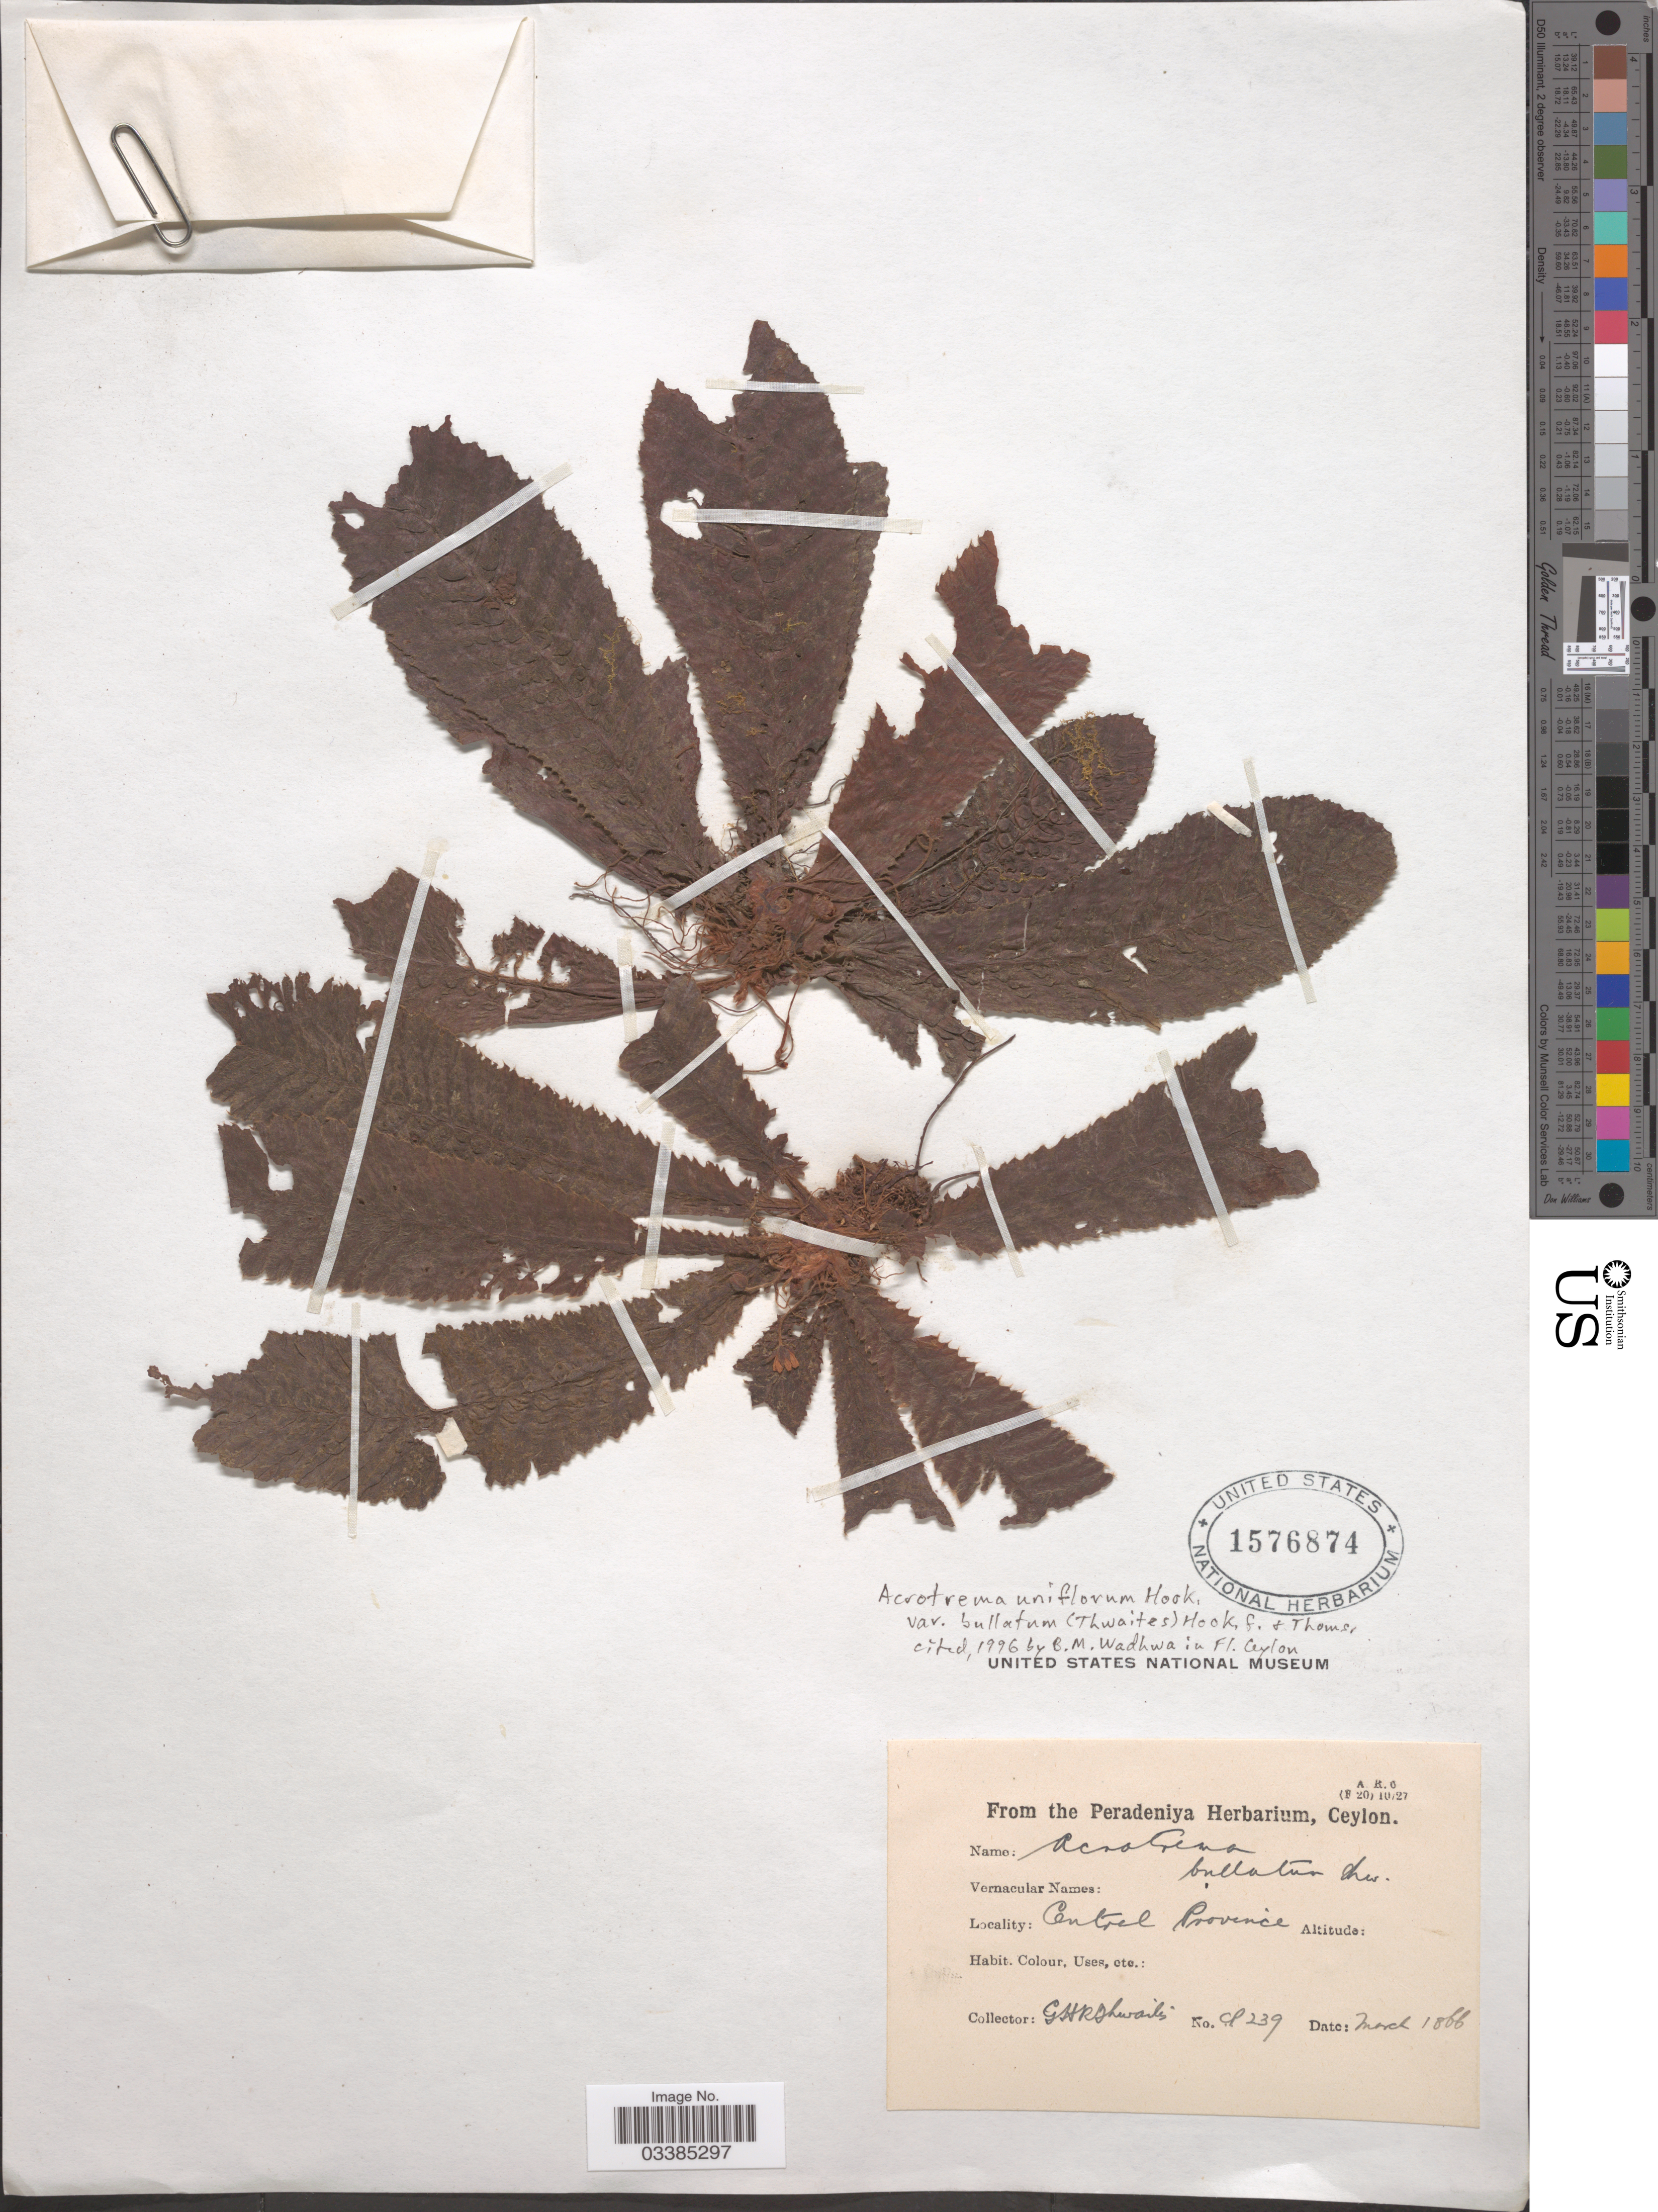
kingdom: Plantae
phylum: Tracheophyta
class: Magnoliopsida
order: Dilleniales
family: Dilleniaceae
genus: Acrotrema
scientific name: Acrotrema uniflorum var. bullatum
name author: (Thwaites) Hook. f. & Thomson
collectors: G. H. K. Thwaites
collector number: CP239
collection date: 1866-03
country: Sri Lanka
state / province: Central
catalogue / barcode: US 1576874